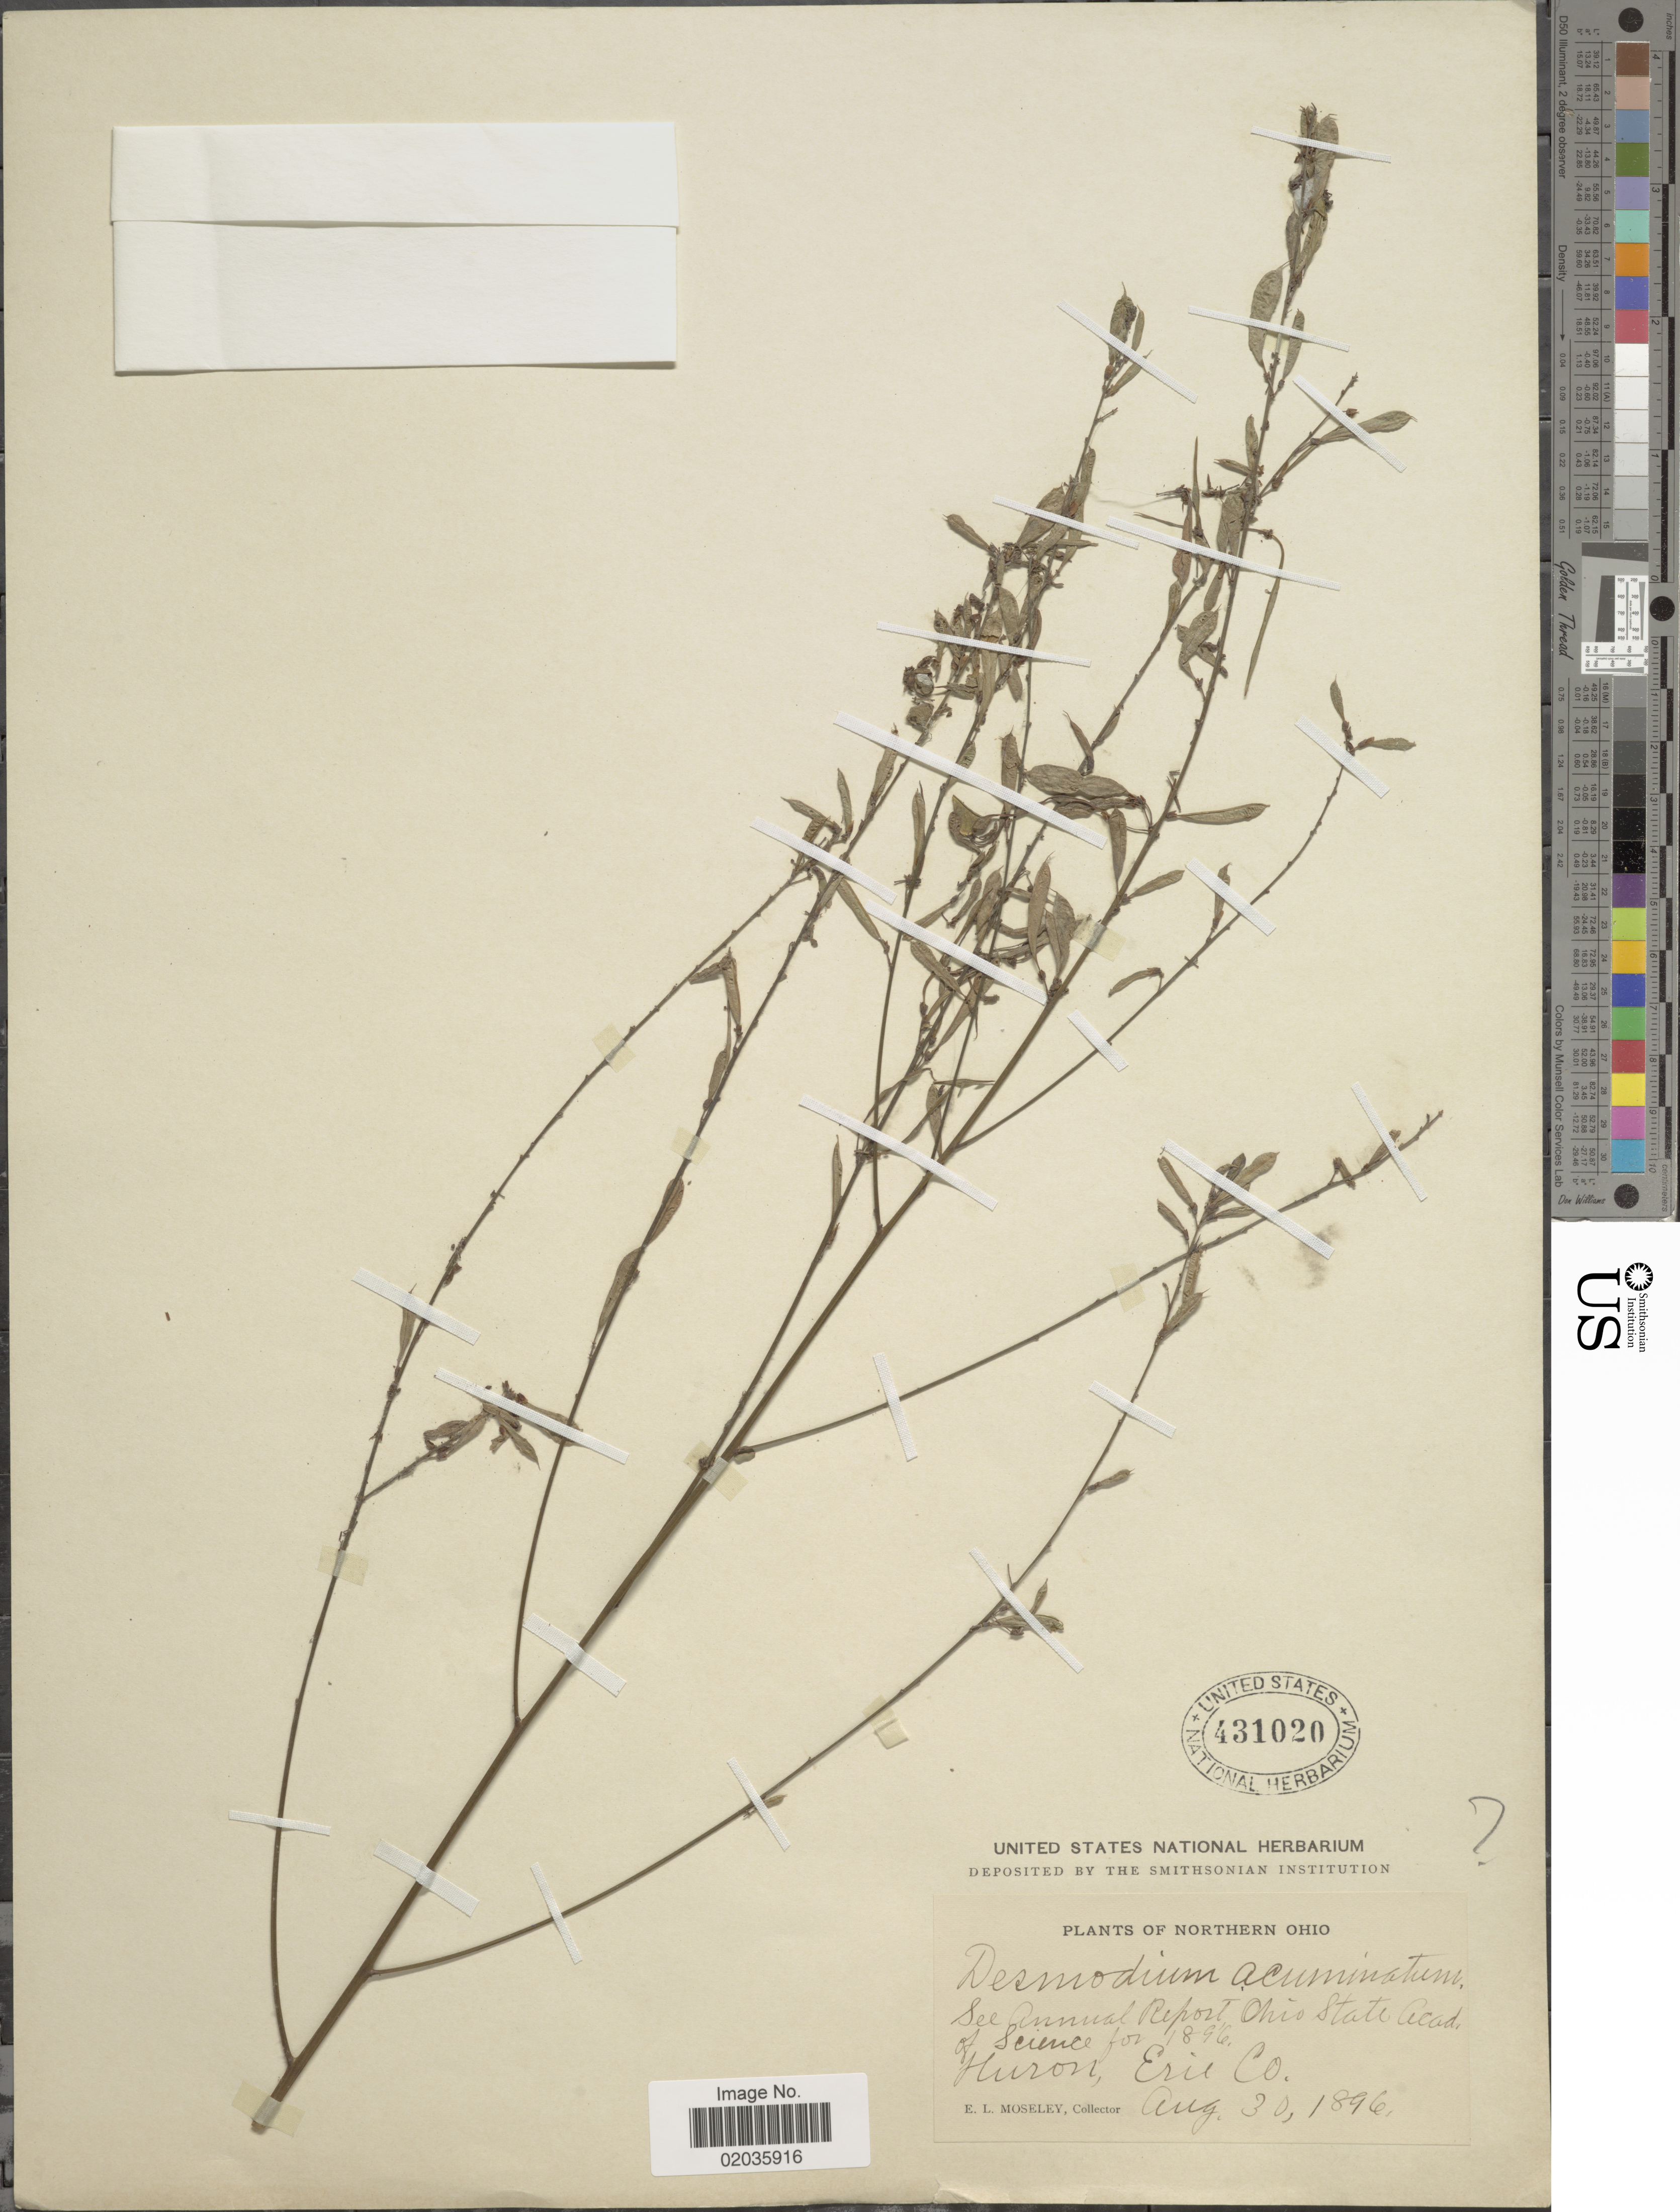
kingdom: Plantae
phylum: Tracheophyta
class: Magnoliopsida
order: Fabales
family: Fabaceae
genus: Astragalus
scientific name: Astragalus sp.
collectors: E. Moseley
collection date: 1896-08-30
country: United States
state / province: Ohio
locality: Northern Ohio, Huron, Erie Co.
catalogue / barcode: US 431020